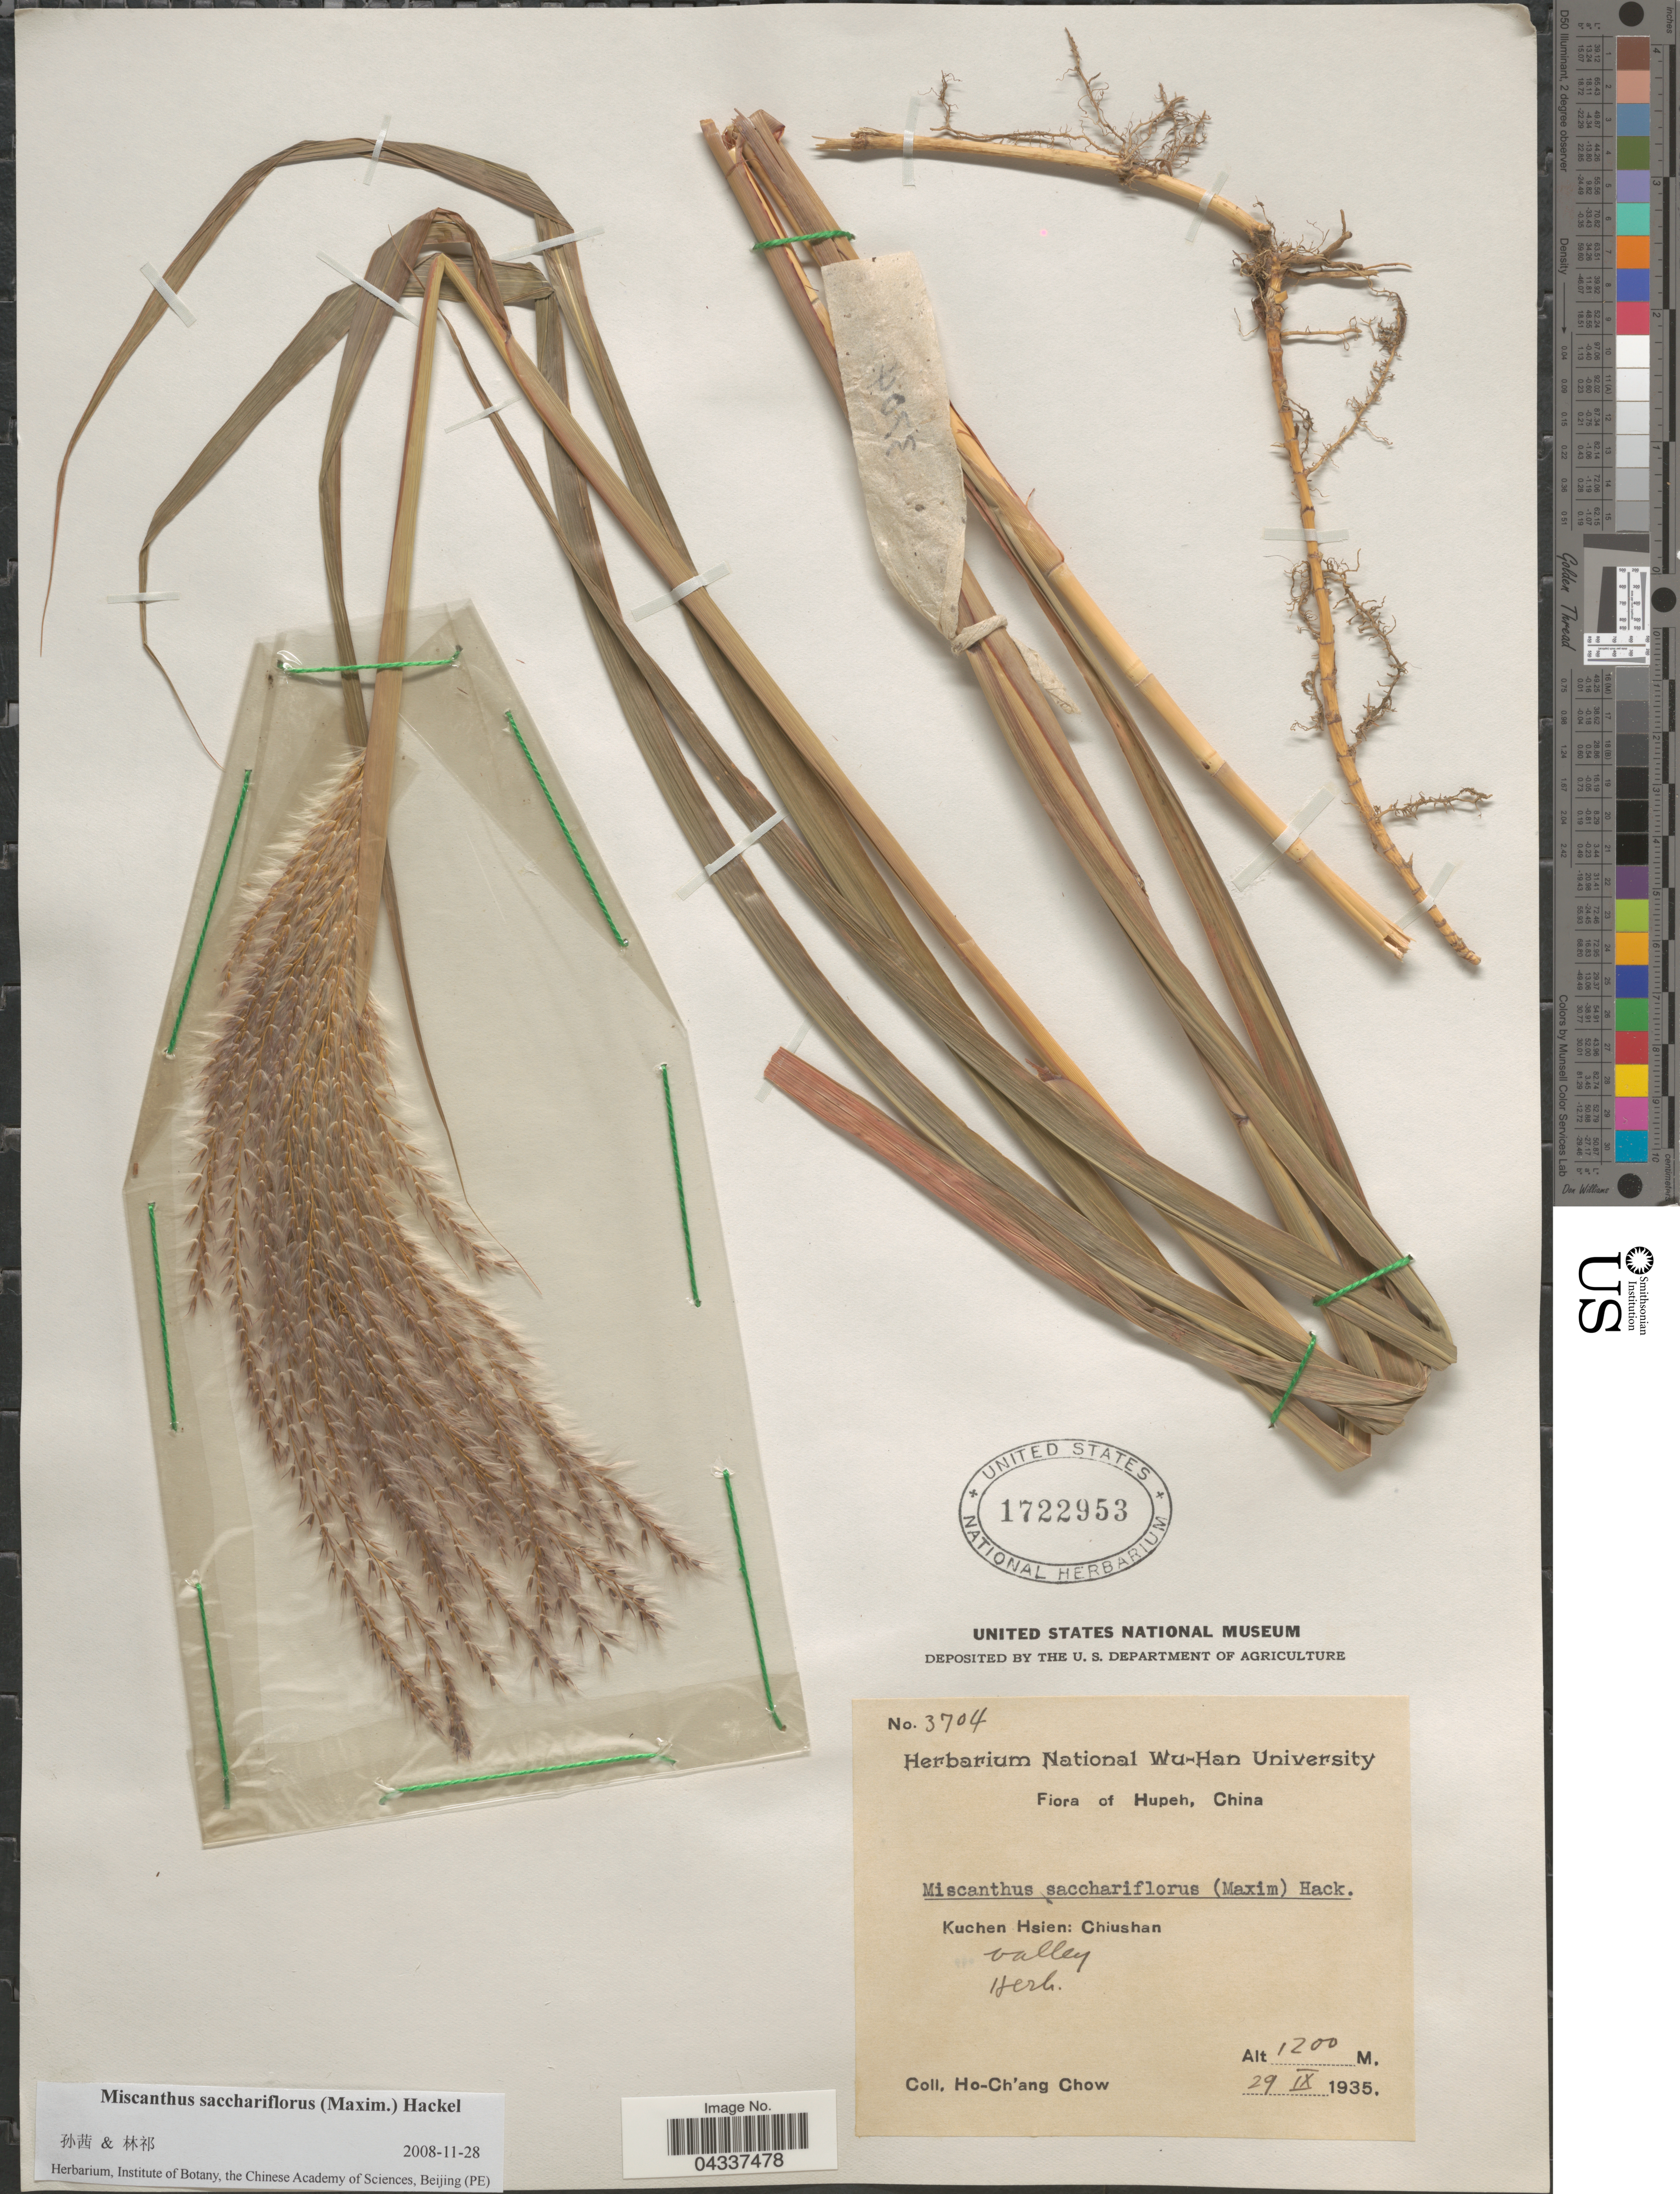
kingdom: Plantae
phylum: Tracheophyta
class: Liliopsida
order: Poales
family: Poaceae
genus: Miscanthus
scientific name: Miscanthus sacchariflorus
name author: (Maxim.) Hack.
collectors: H. Chow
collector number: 3704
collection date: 1935-09-29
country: China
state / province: Hubei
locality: Hupeh. Kuchen Hsien: Chiushan valley.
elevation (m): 1200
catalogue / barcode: US 1722953